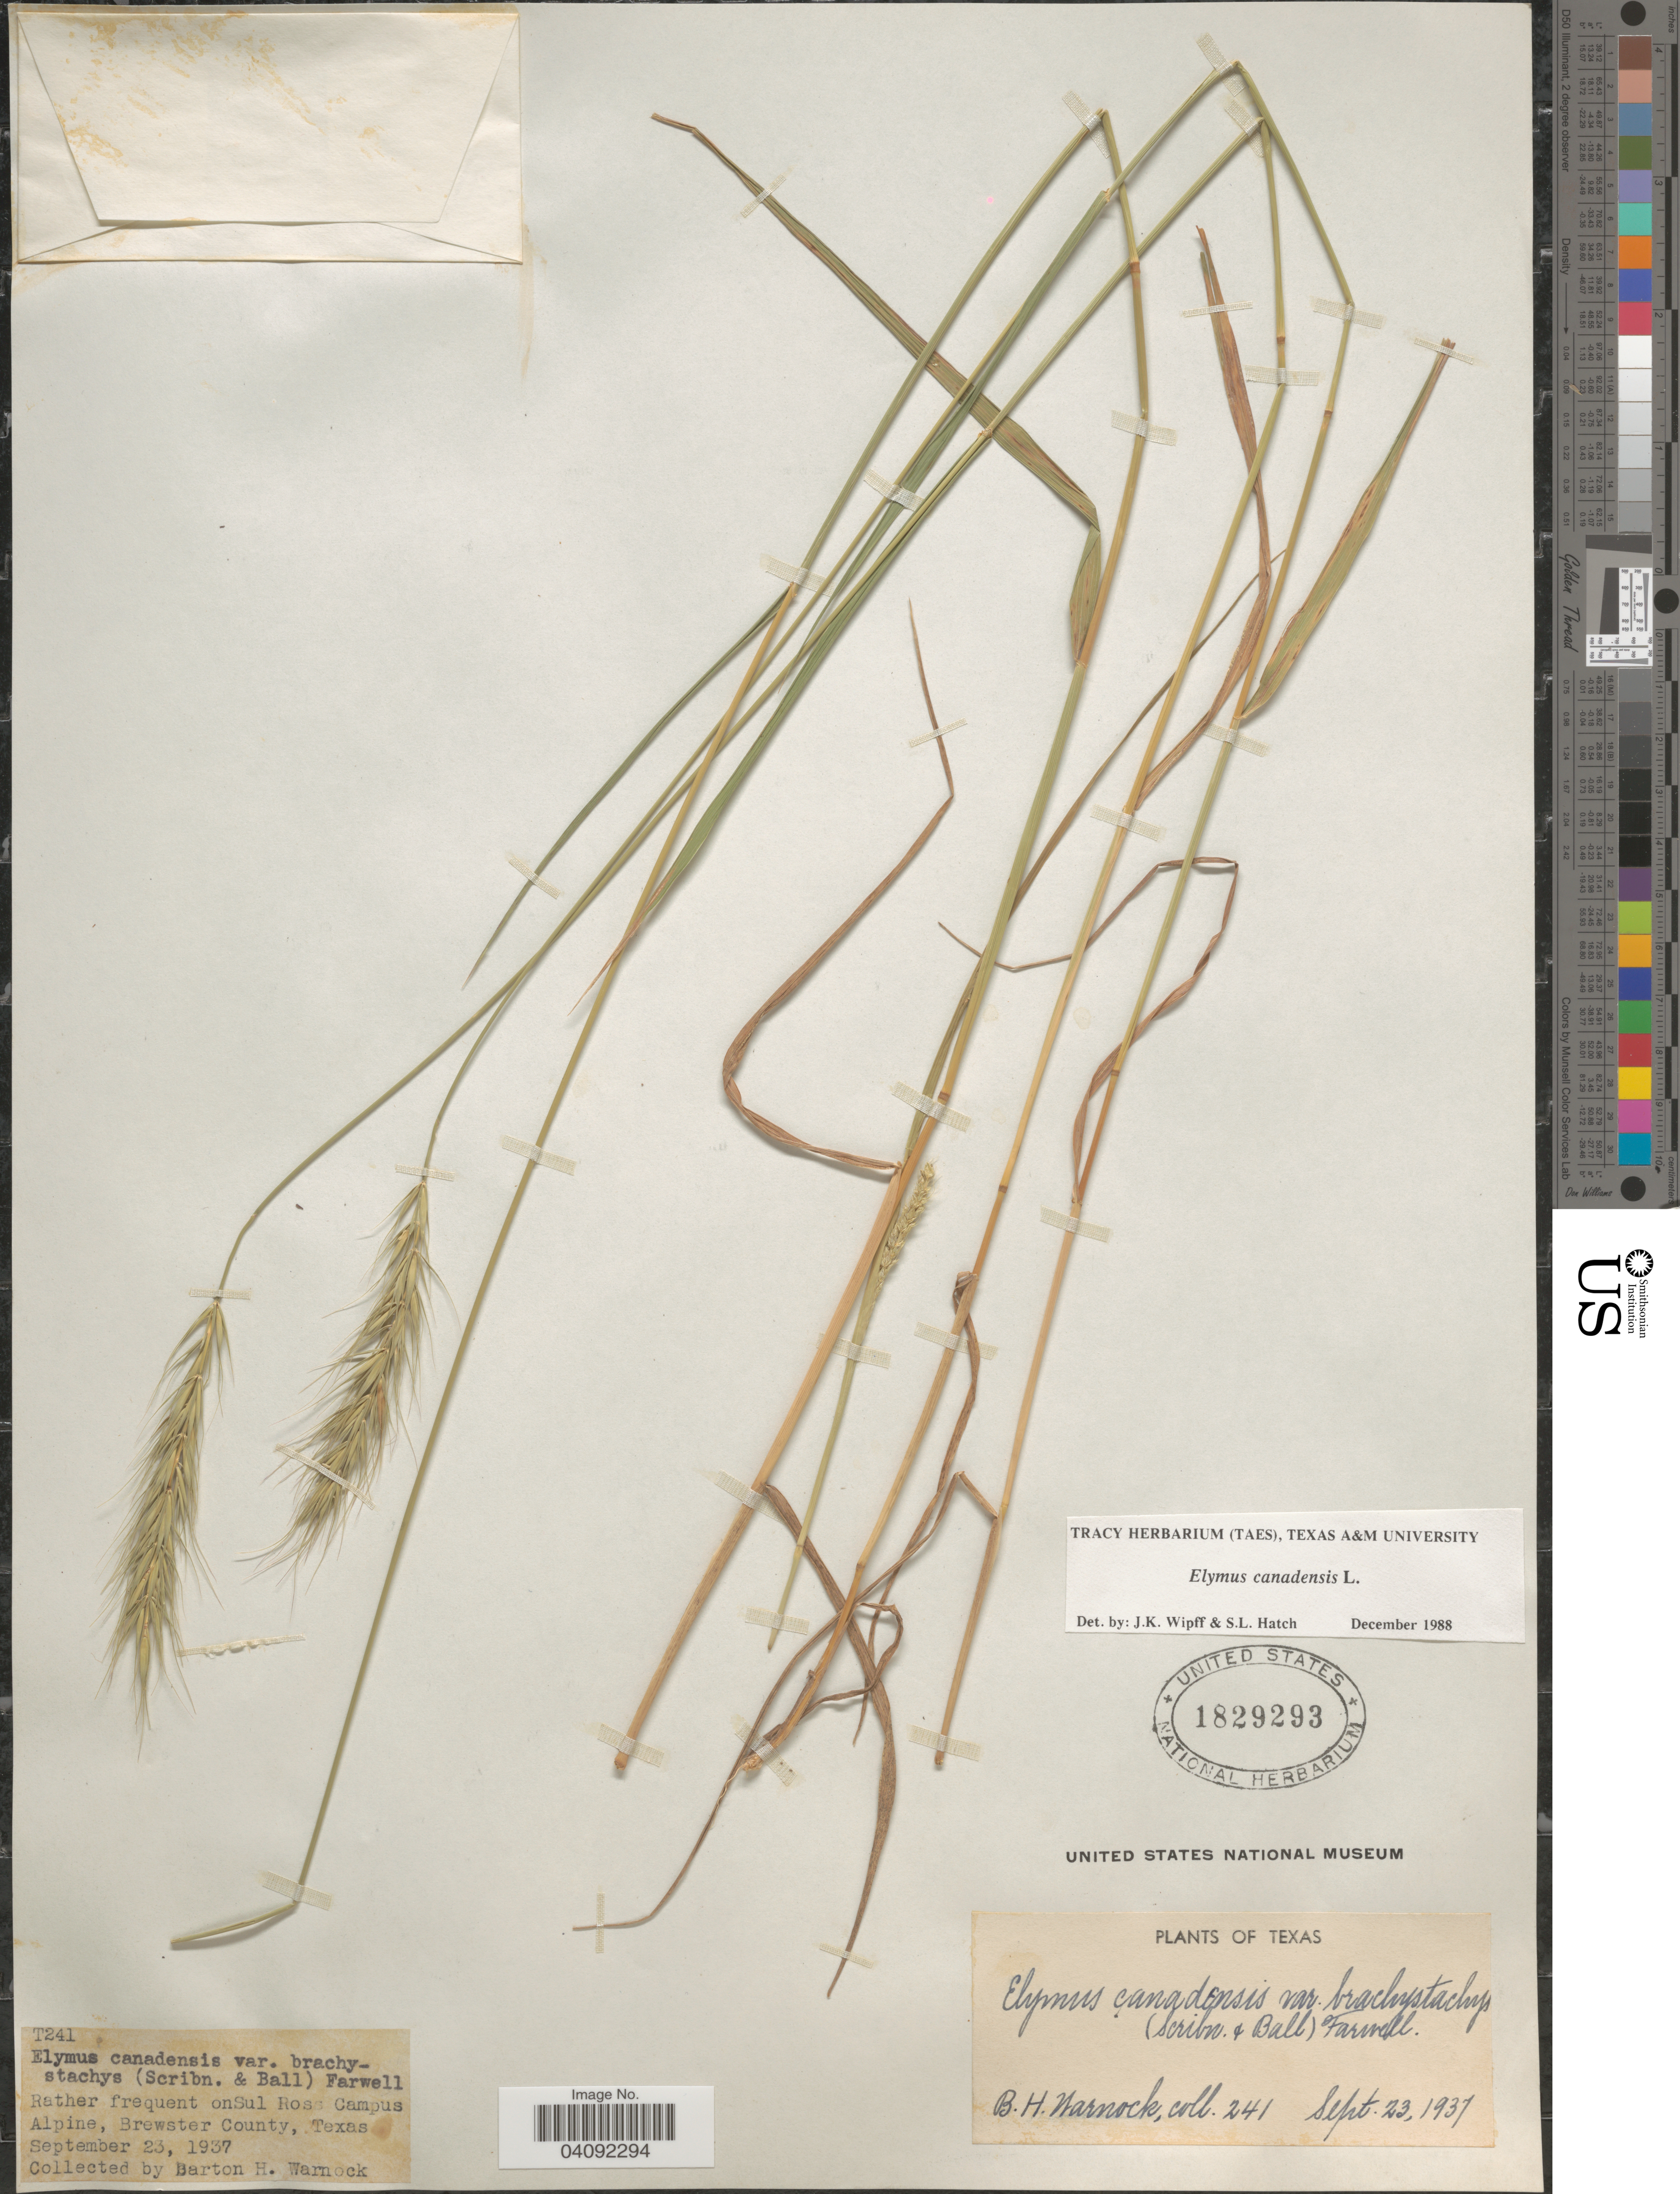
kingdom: Plantae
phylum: Tracheophyta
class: Liliopsida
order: Poales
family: Poaceae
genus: Elymus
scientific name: Elymus elymoides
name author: (Raf.) Swezey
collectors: B. H. Warnock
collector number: T241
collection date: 1937-09-23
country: United States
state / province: Texas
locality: Rather frequent onSul Rosa Campus Alpine, Brewster County.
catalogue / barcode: US 1829293